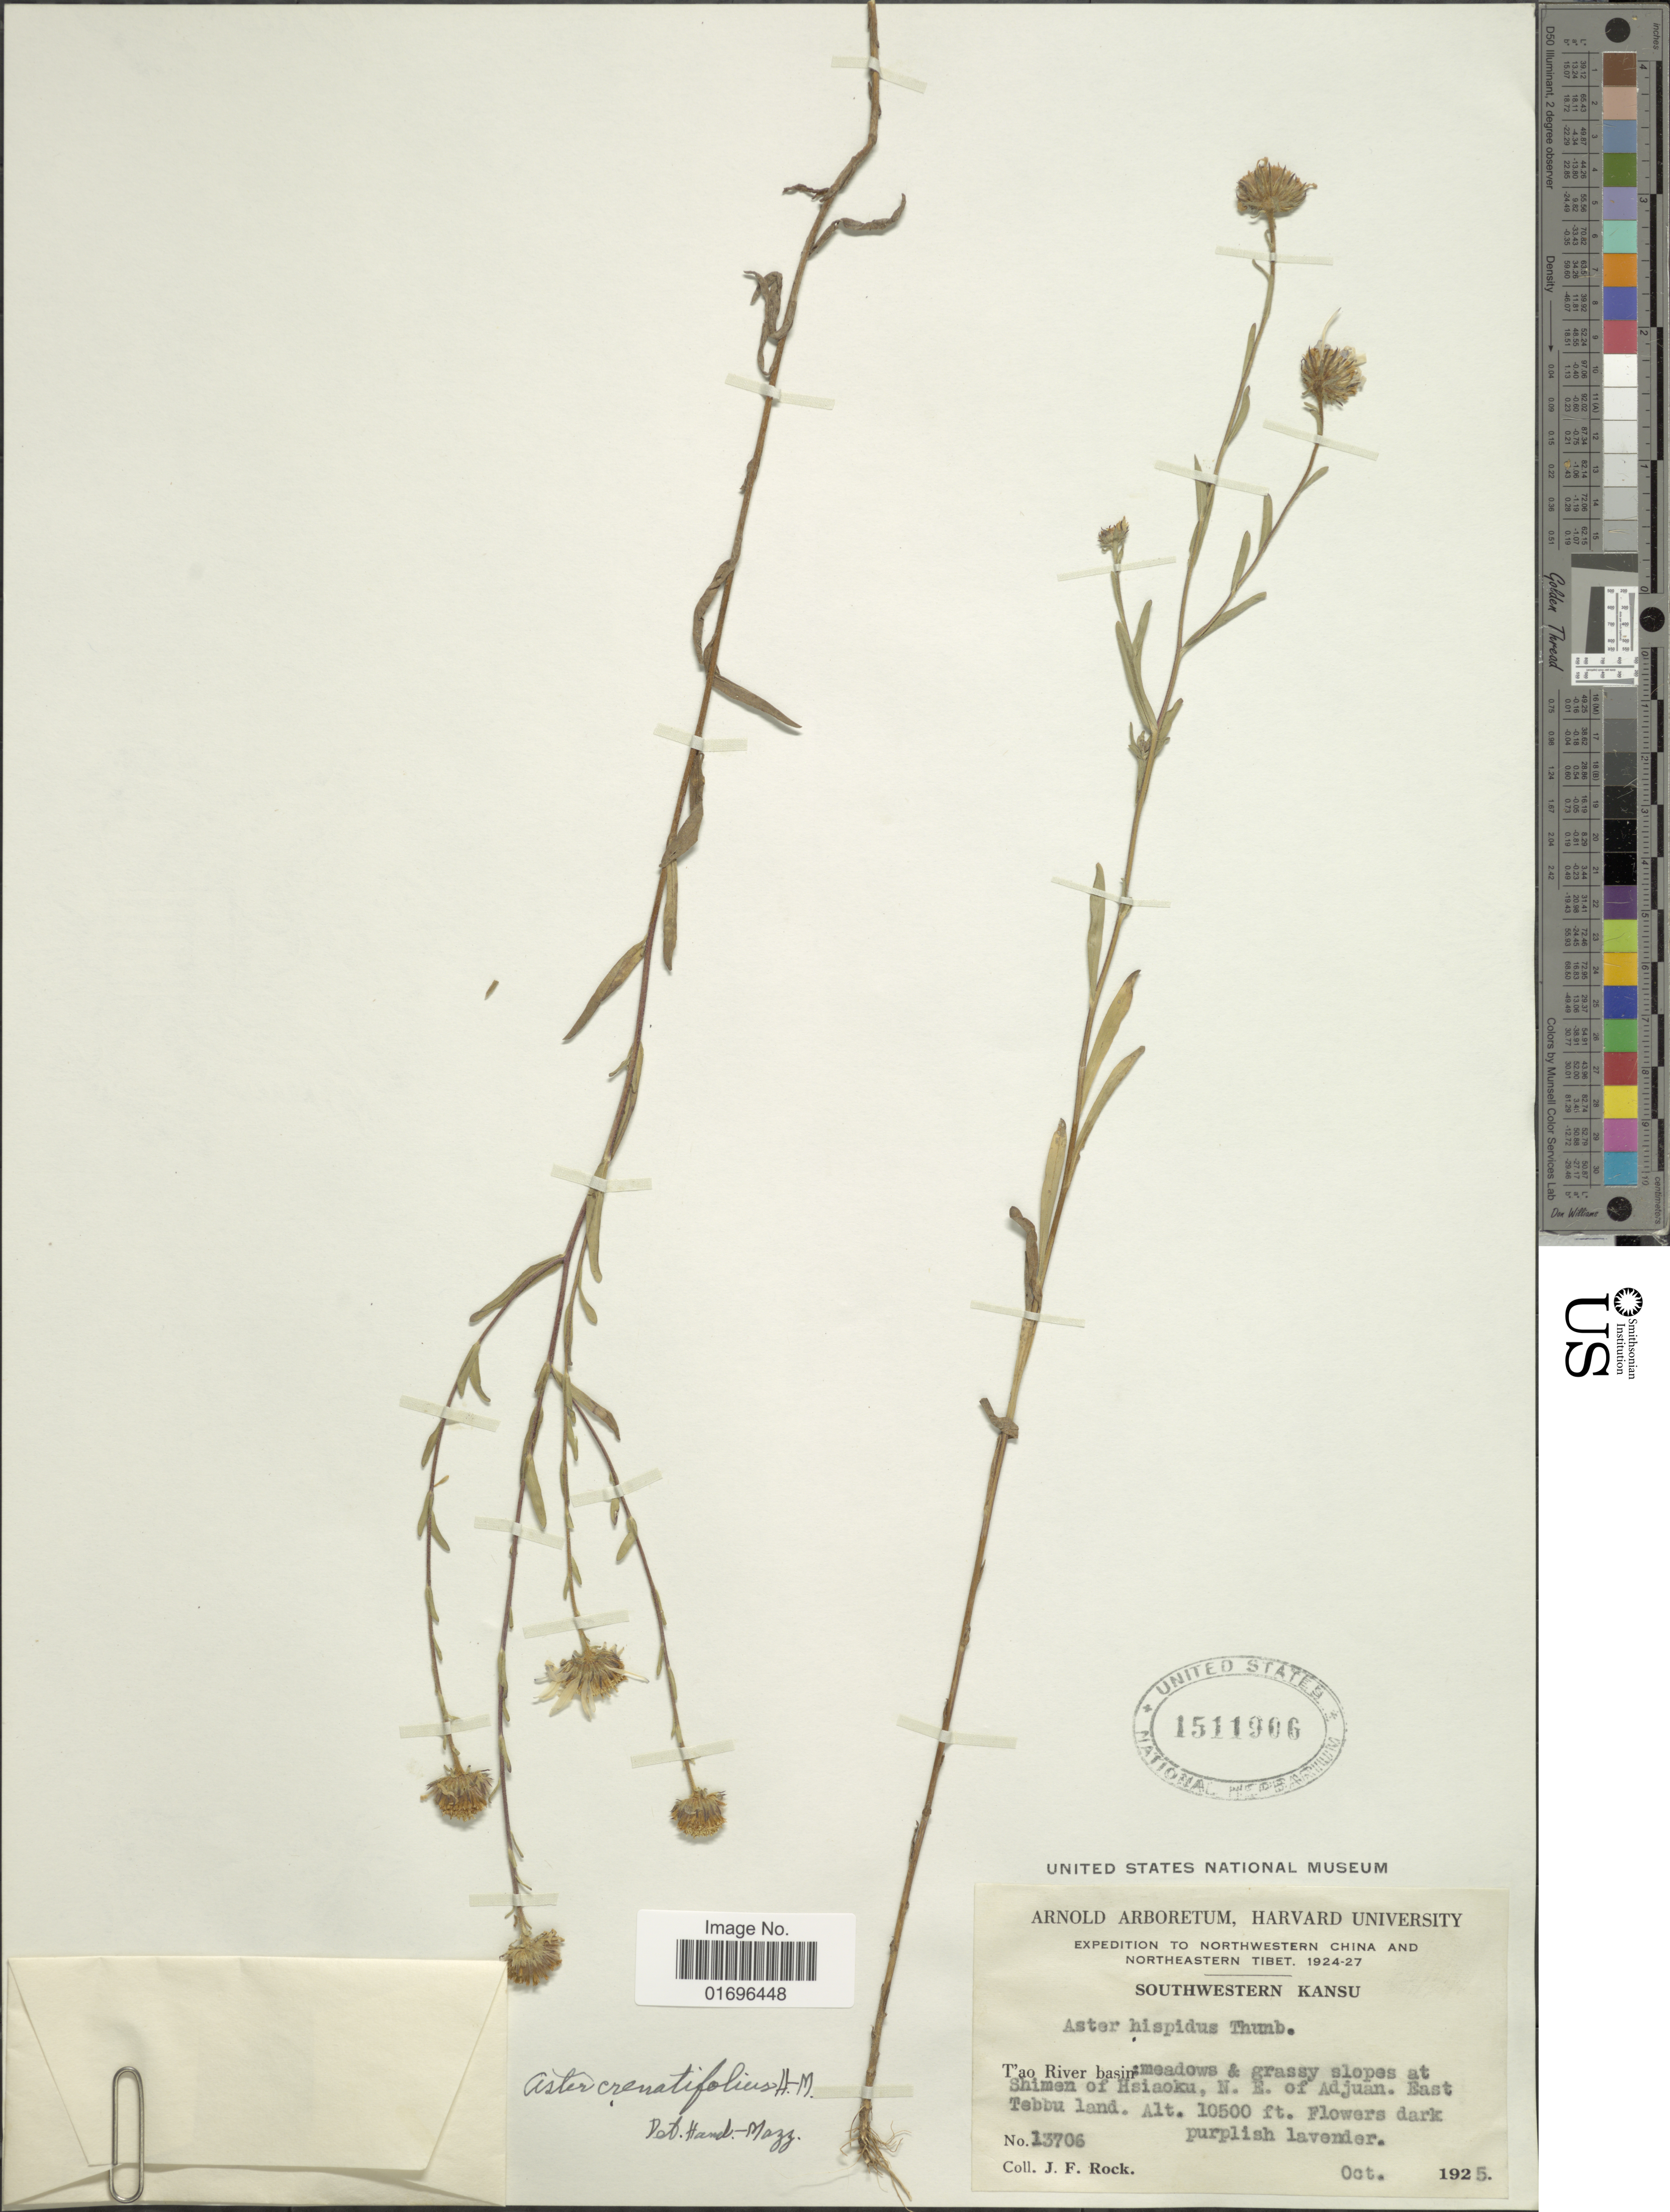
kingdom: Plantae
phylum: Tracheophyta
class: Magnoliopsida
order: Asterales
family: Asteraceae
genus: Aster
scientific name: Aster crenatifolius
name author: Hand.-Mazz.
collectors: J. Rock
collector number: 13706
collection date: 1925-10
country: China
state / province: Gansu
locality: Northwestern China and Northeastern Tibet. Southwestern Kansu. T'ao River basin; meadow & grassy slopes at Shimen of Hsiaoku, N.E. of Adjuan. East Tebbu land.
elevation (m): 3200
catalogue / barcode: US 1511906